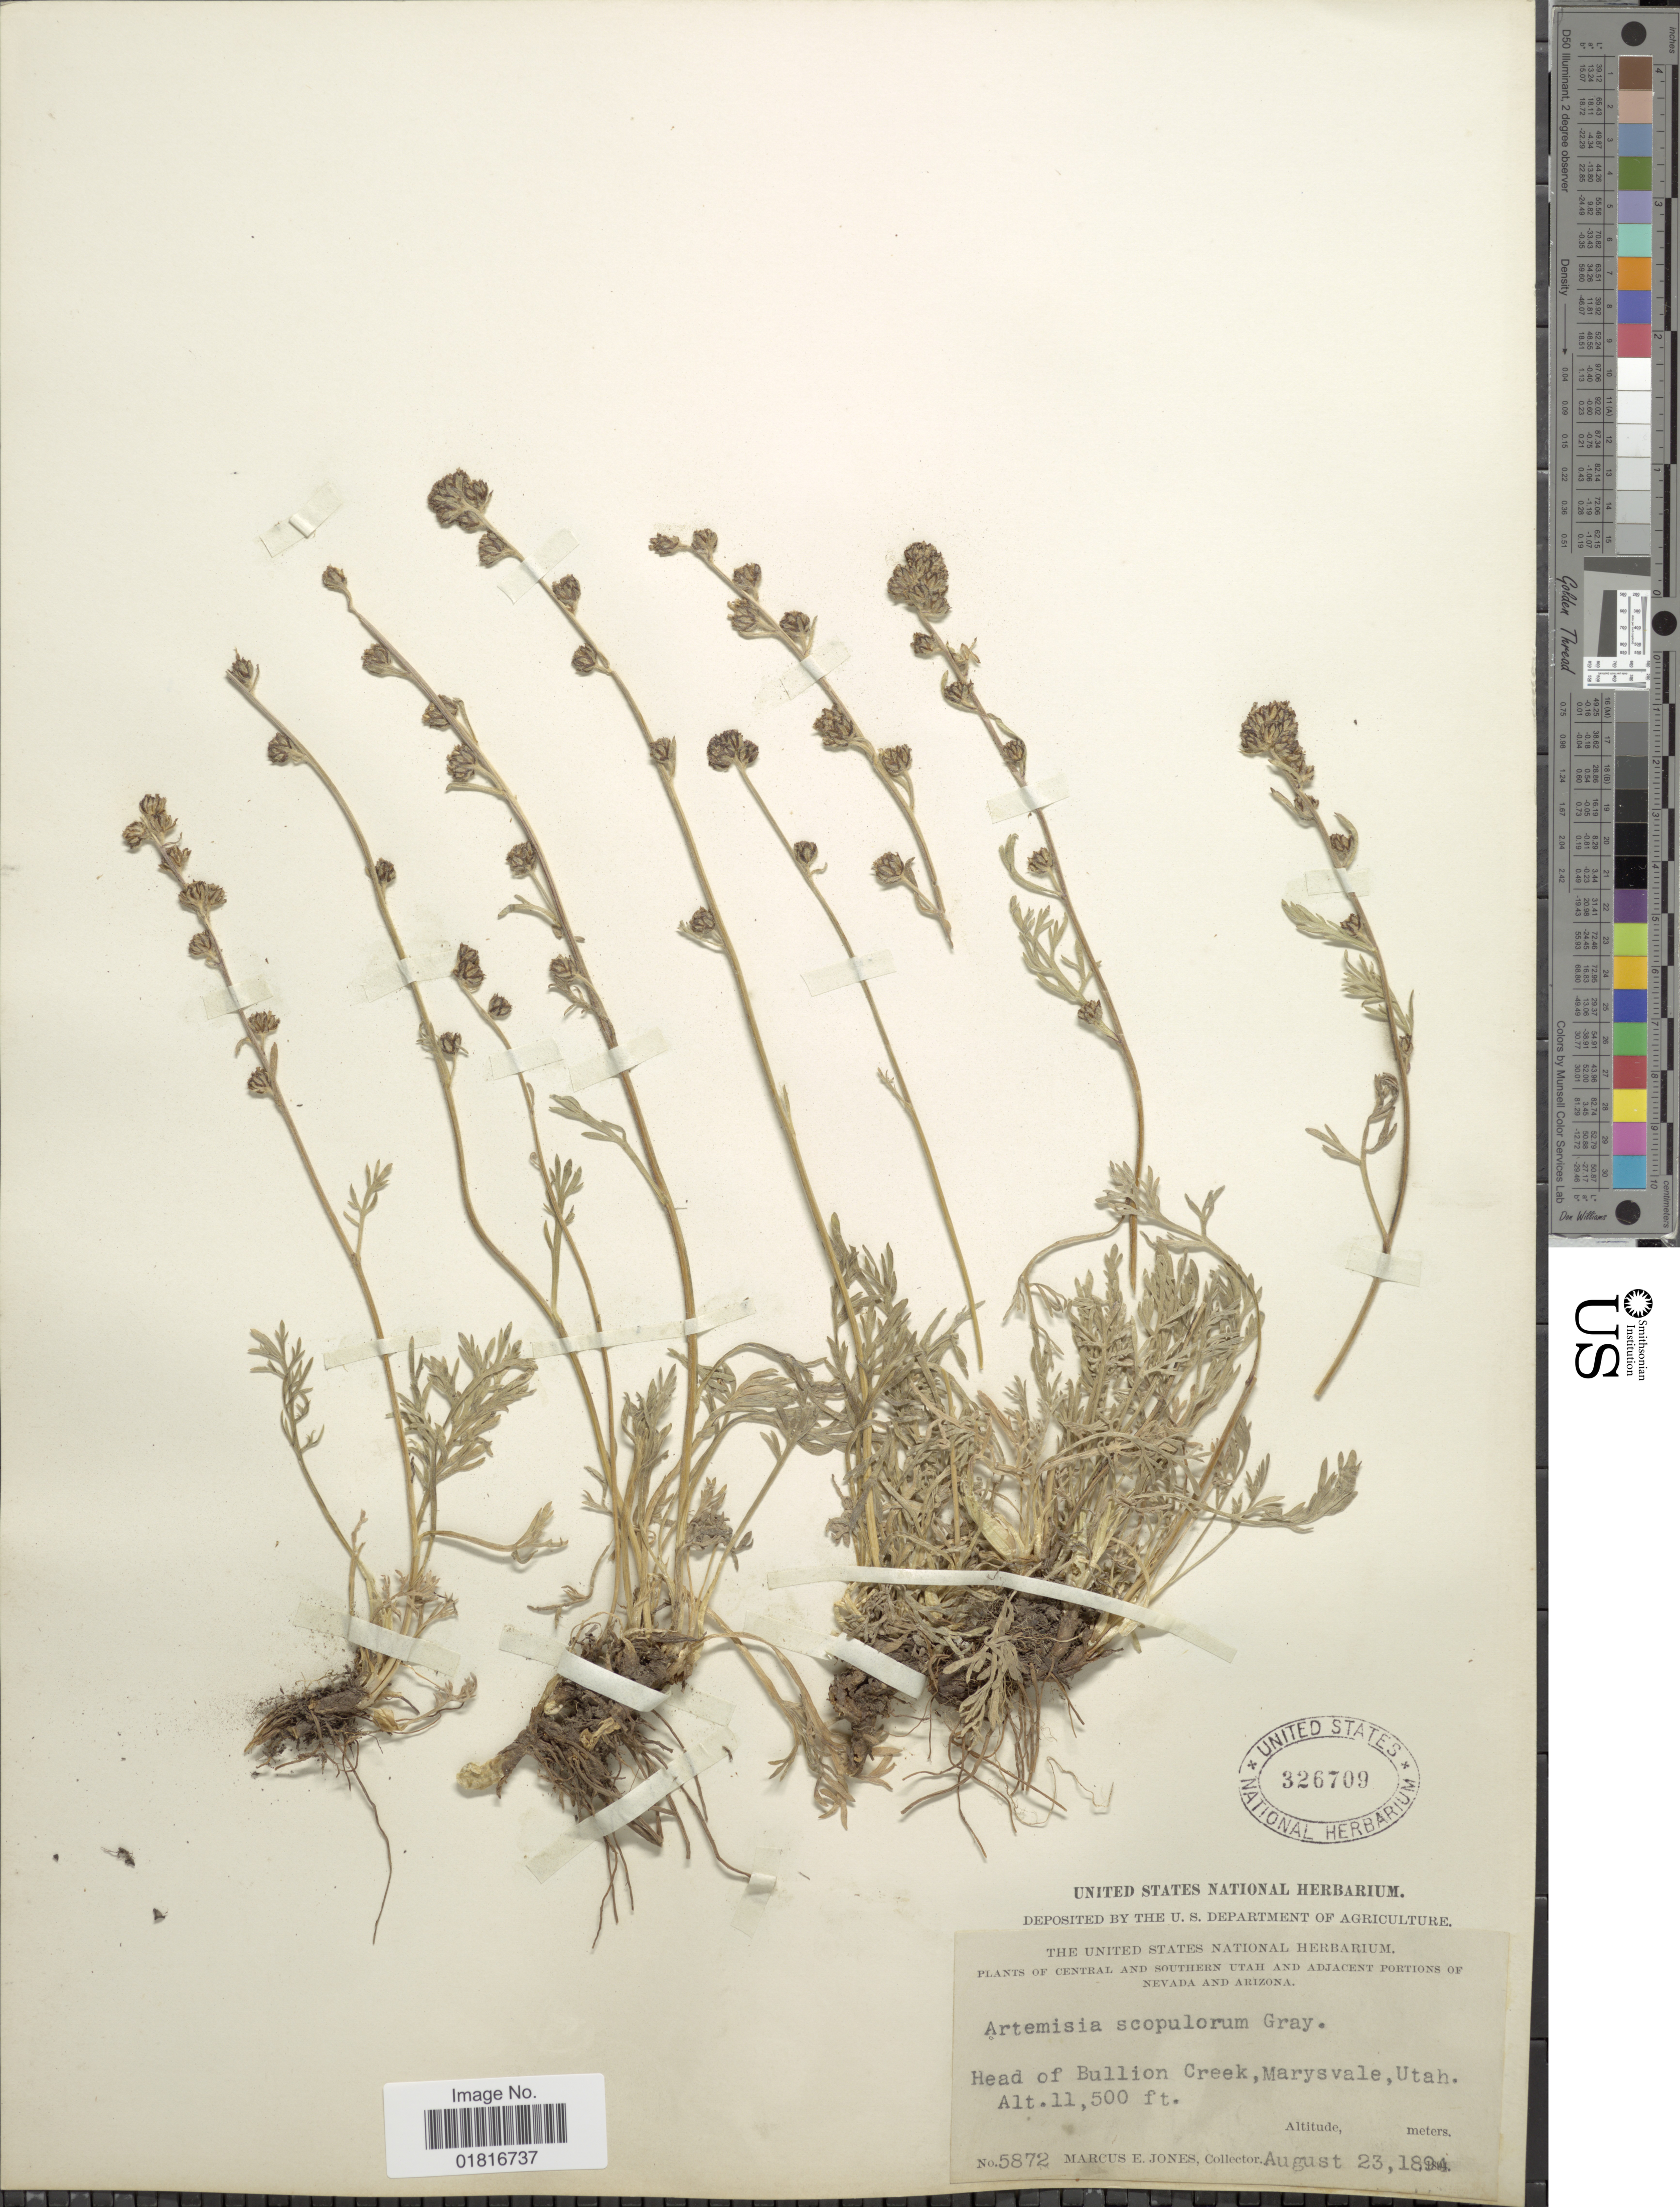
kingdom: Plantae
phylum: Tracheophyta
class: Magnoliopsida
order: Asterales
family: Asteraceae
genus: Artemisia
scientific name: Artemisia scopulorum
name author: A. Gray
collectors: M. E. Jones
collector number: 5872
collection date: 1894-08-23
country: United States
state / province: Utah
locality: Central and Southern Utah and Adjacent Portions of Nevada and Arizona, Head of Bullion Creek, Marysvale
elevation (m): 3505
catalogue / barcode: US 326709